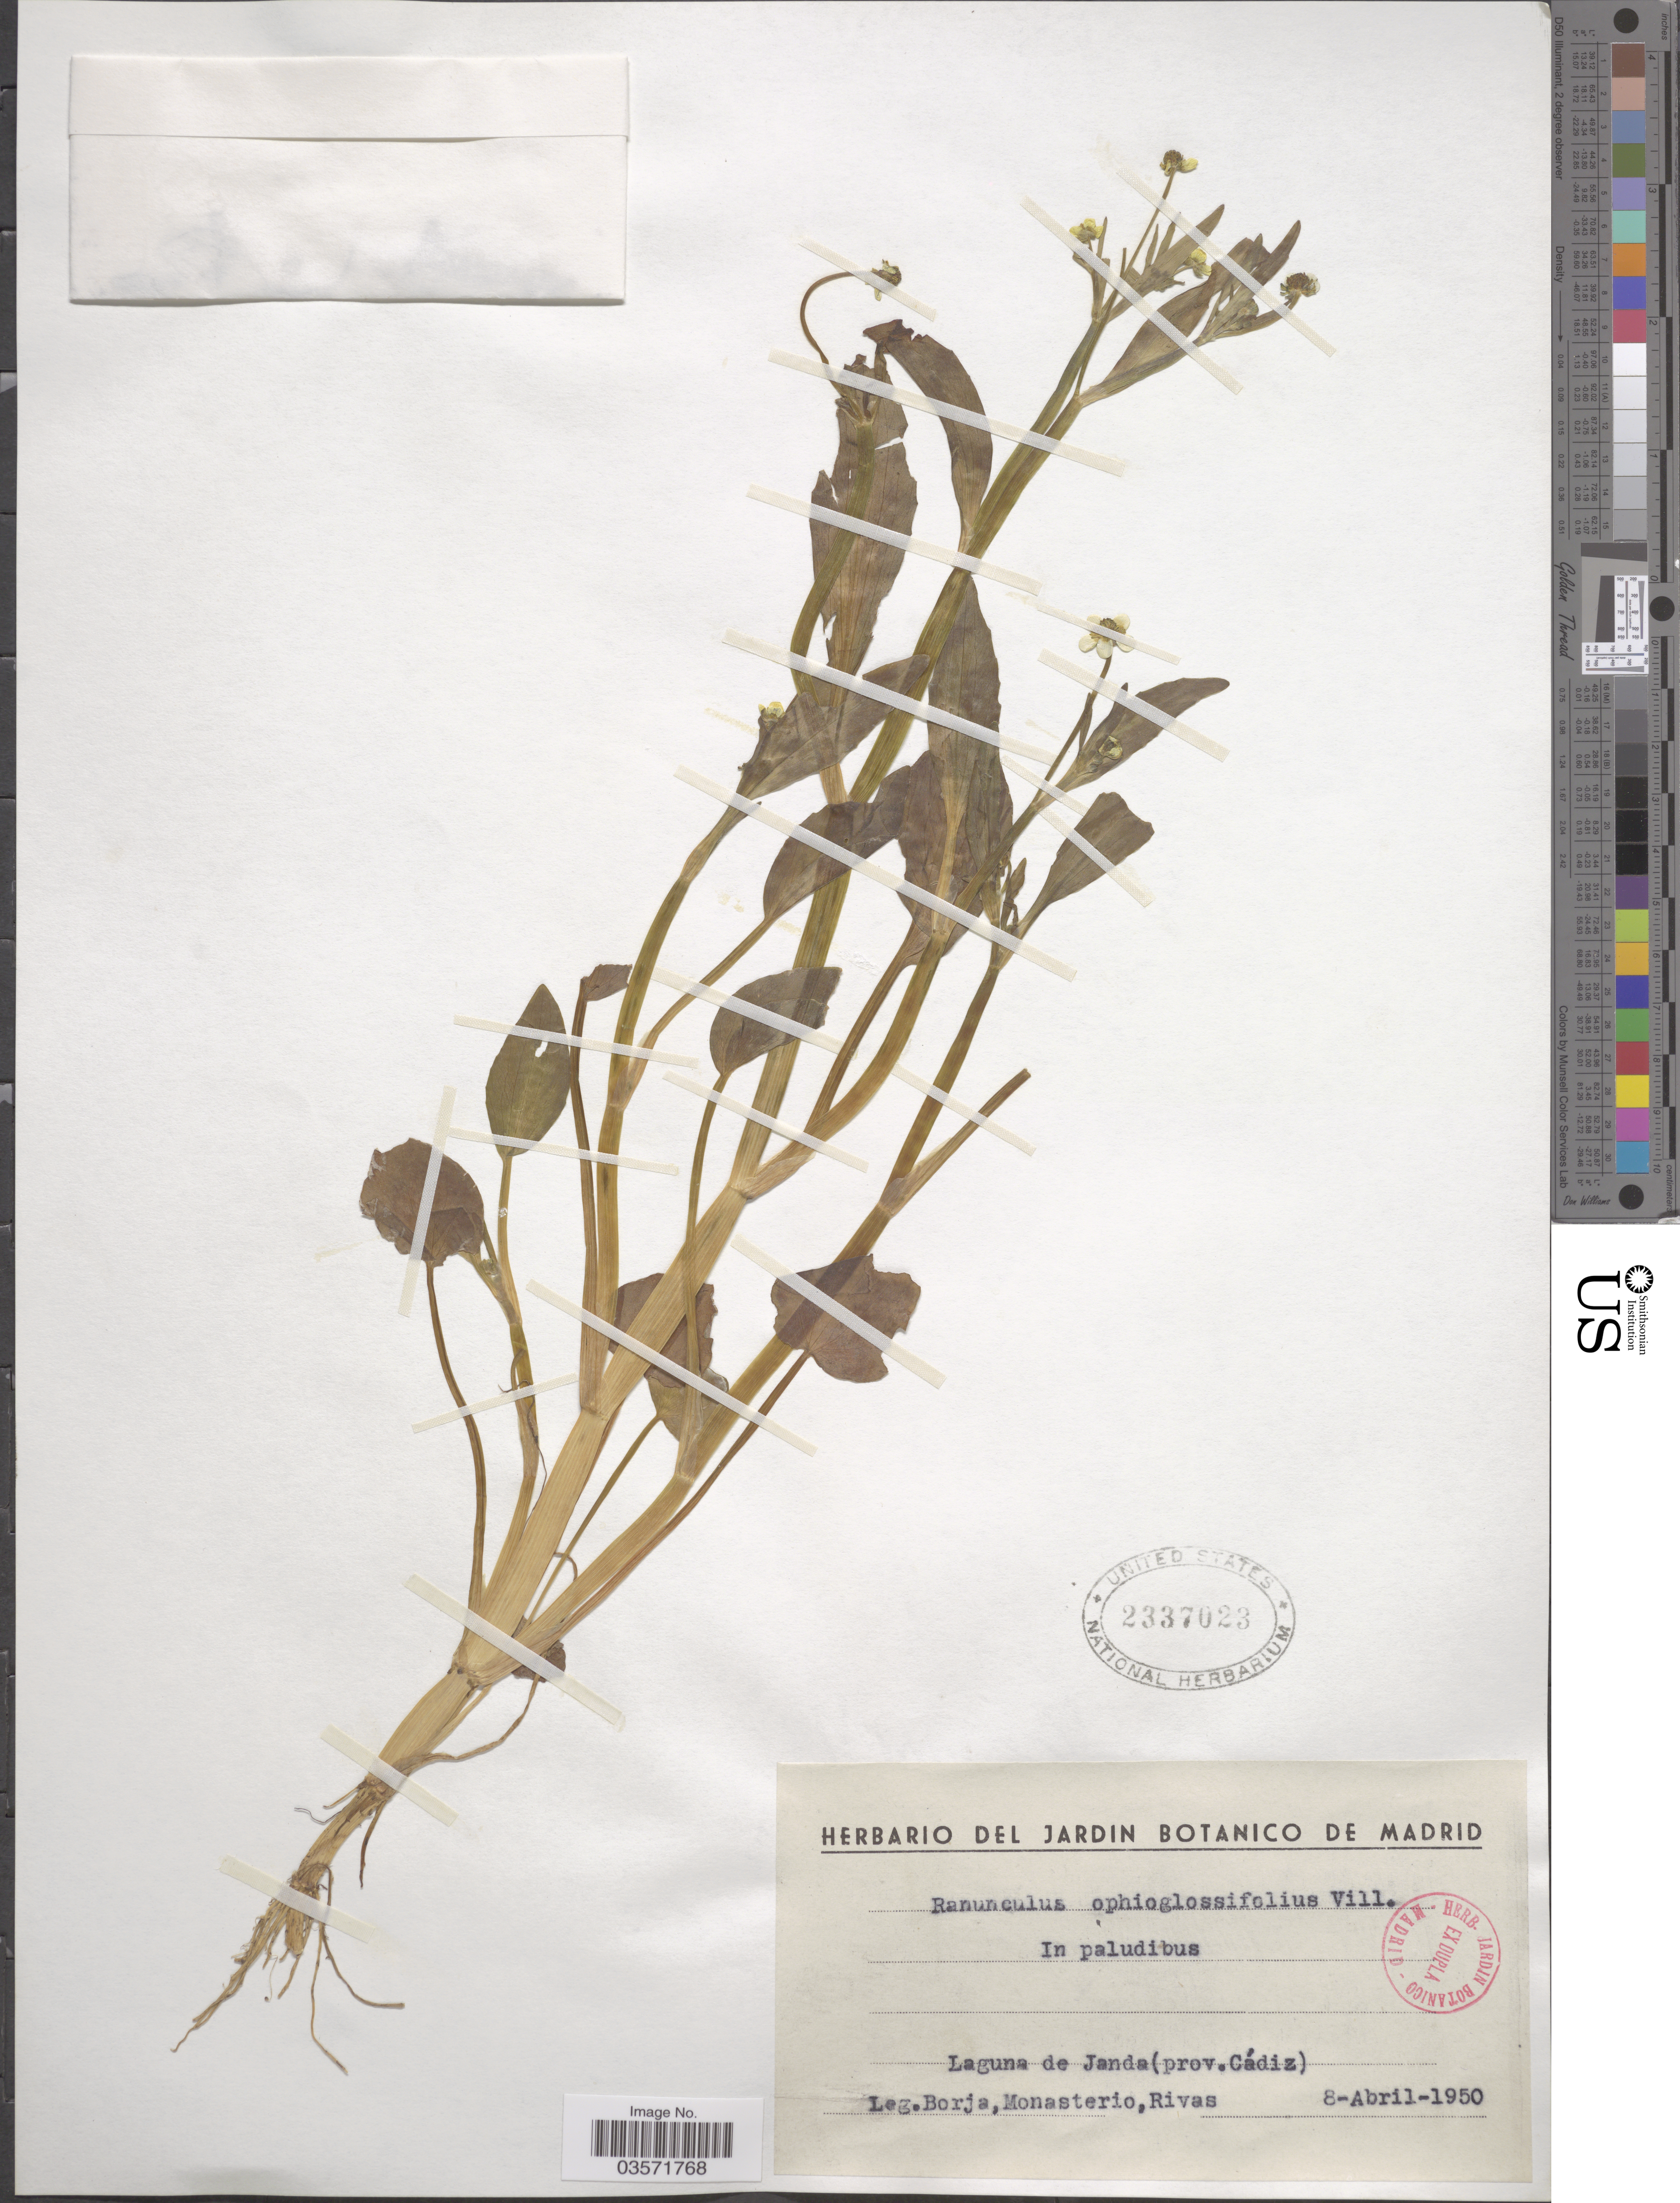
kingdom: Plantae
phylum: Tracheophyta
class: Magnoliopsida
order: Ranunculales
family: Ranunculaceae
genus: Ranunculus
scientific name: Ranunculus ophioglossifolius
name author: Vill.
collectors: -. Borja, Monasterio & Rivas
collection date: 1950-04-08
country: Spain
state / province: Madrid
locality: Laguna de Janda (prov. Cádiz).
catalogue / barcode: US 2337023